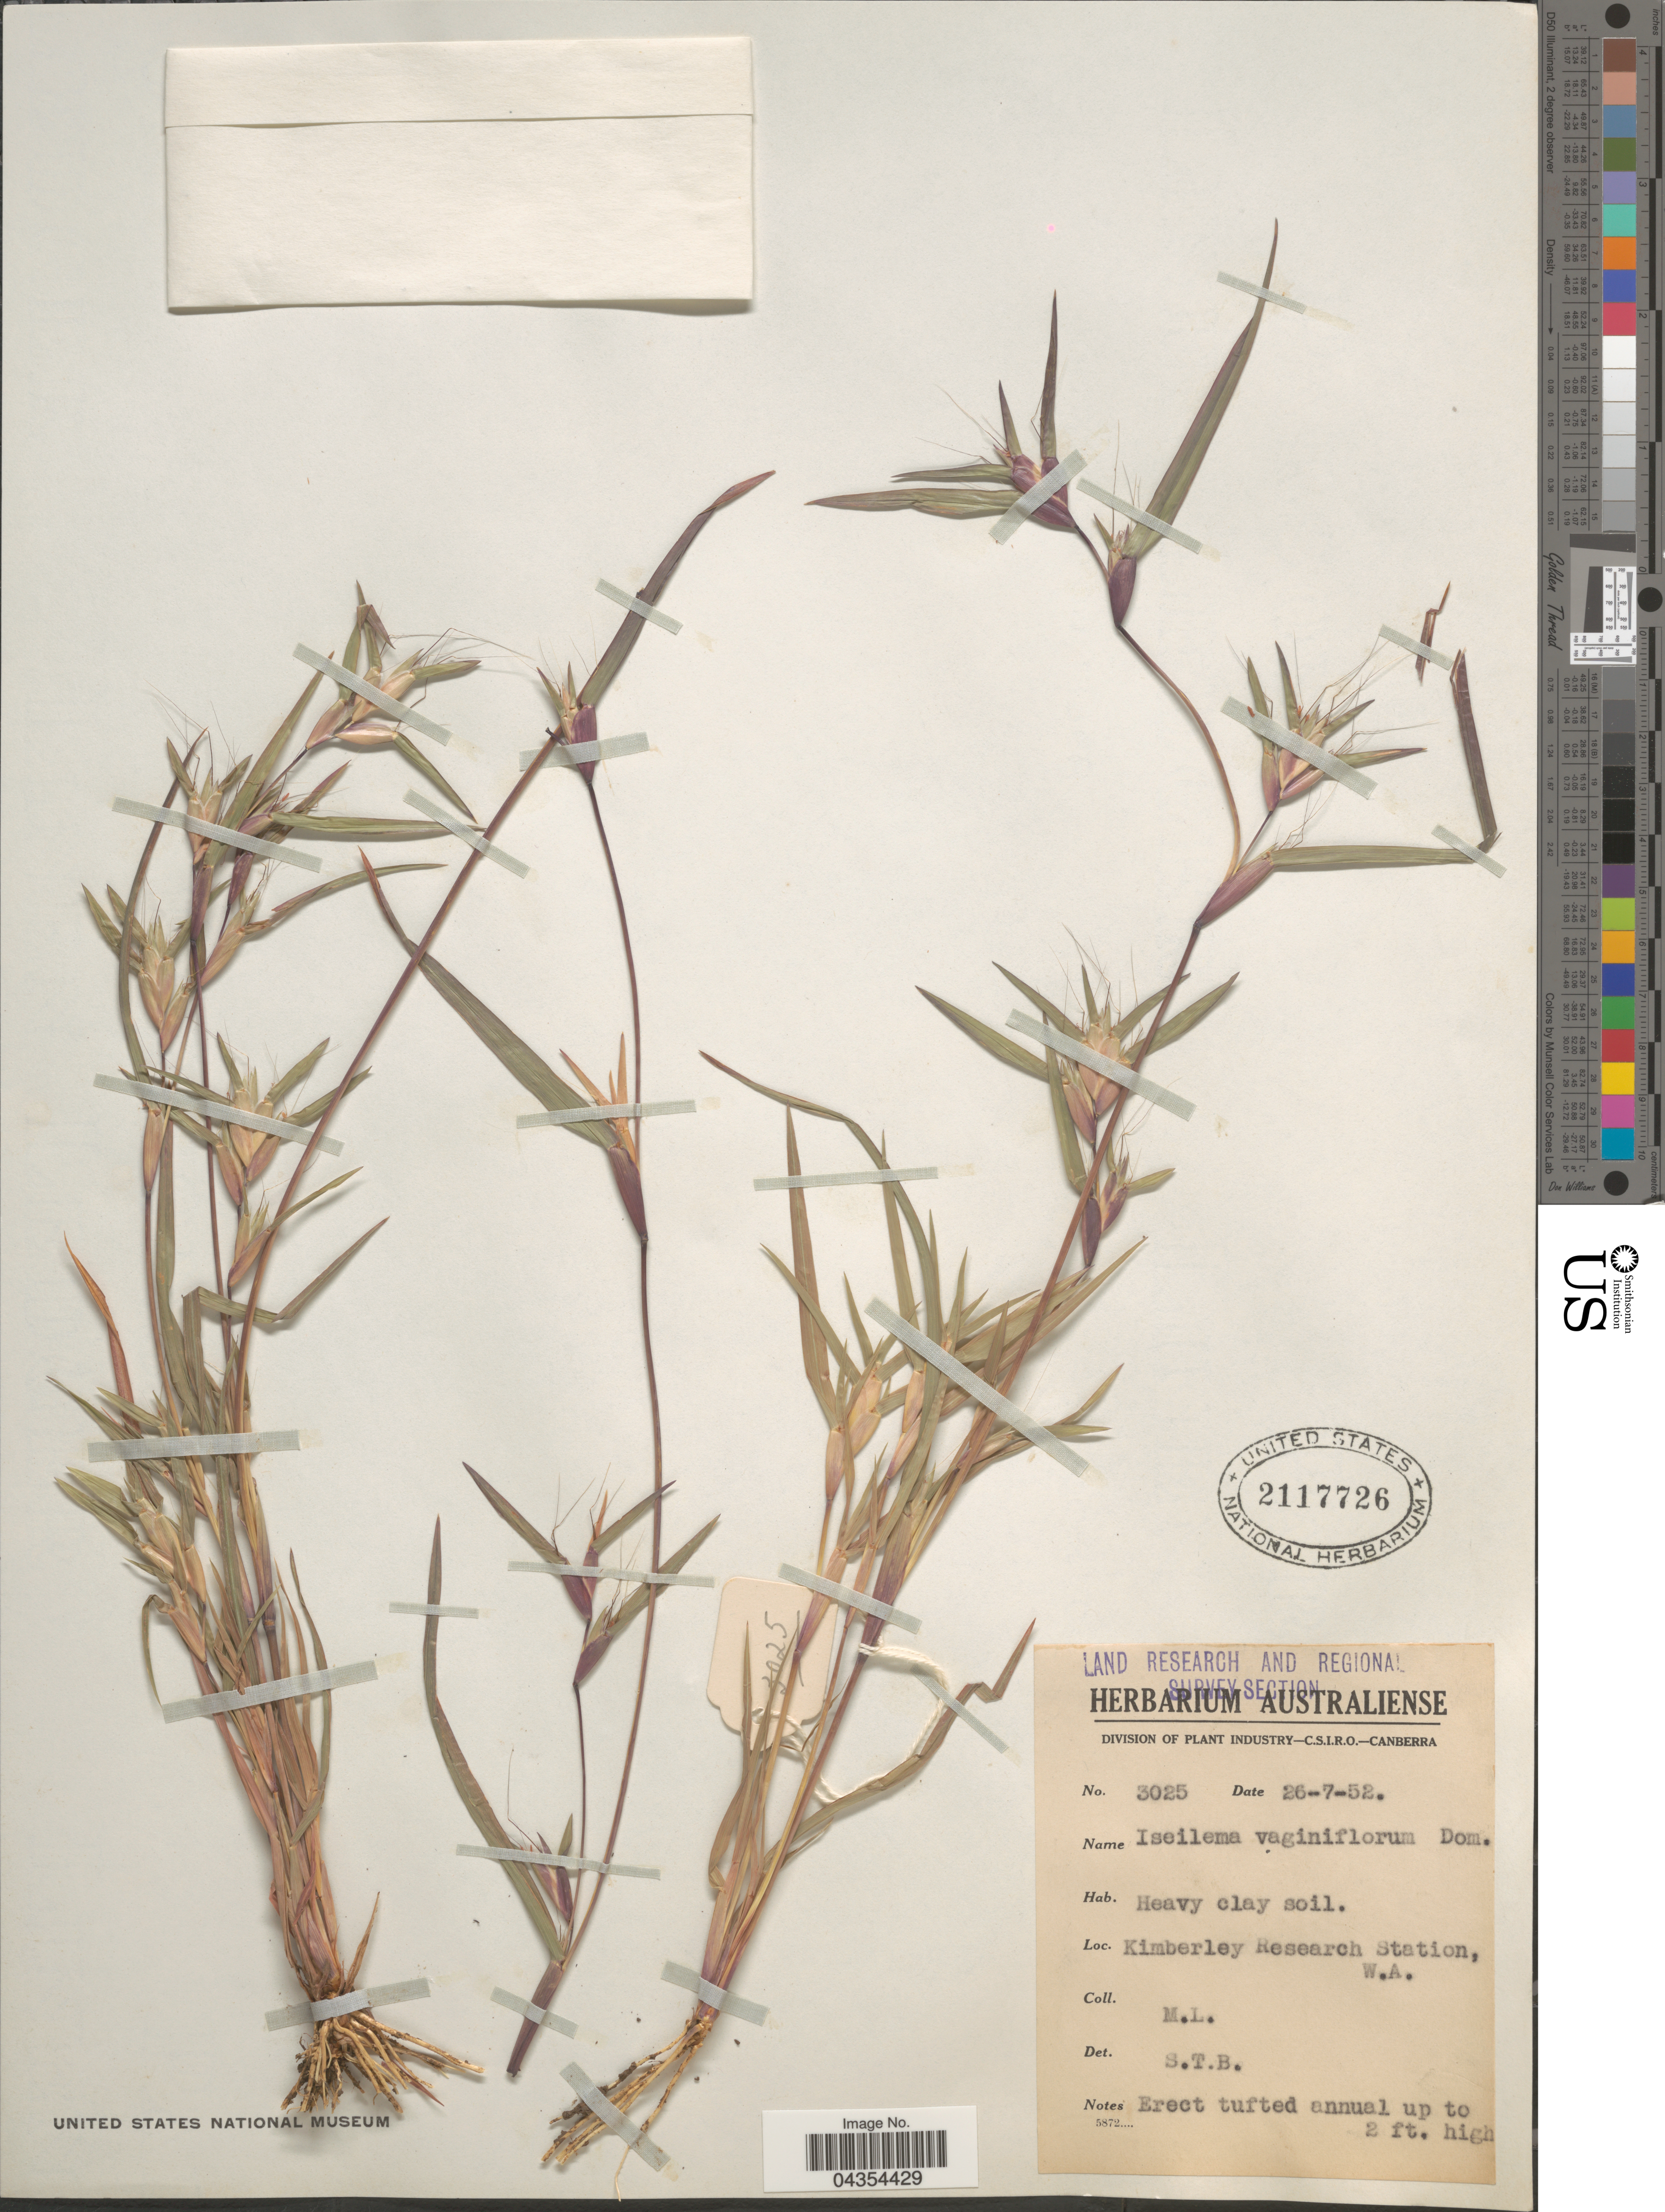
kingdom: Plantae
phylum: Tracheophyta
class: Liliopsida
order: Poales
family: Poaceae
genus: Iseilema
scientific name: Iseilema vaginiflorum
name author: Domin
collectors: M. L.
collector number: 3025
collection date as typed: Transcribed d/m/y: 26/7/52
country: Australia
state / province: Western Australia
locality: Land Research and Regional Survey Section. Kimberley Research Station.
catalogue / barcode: US 2117726